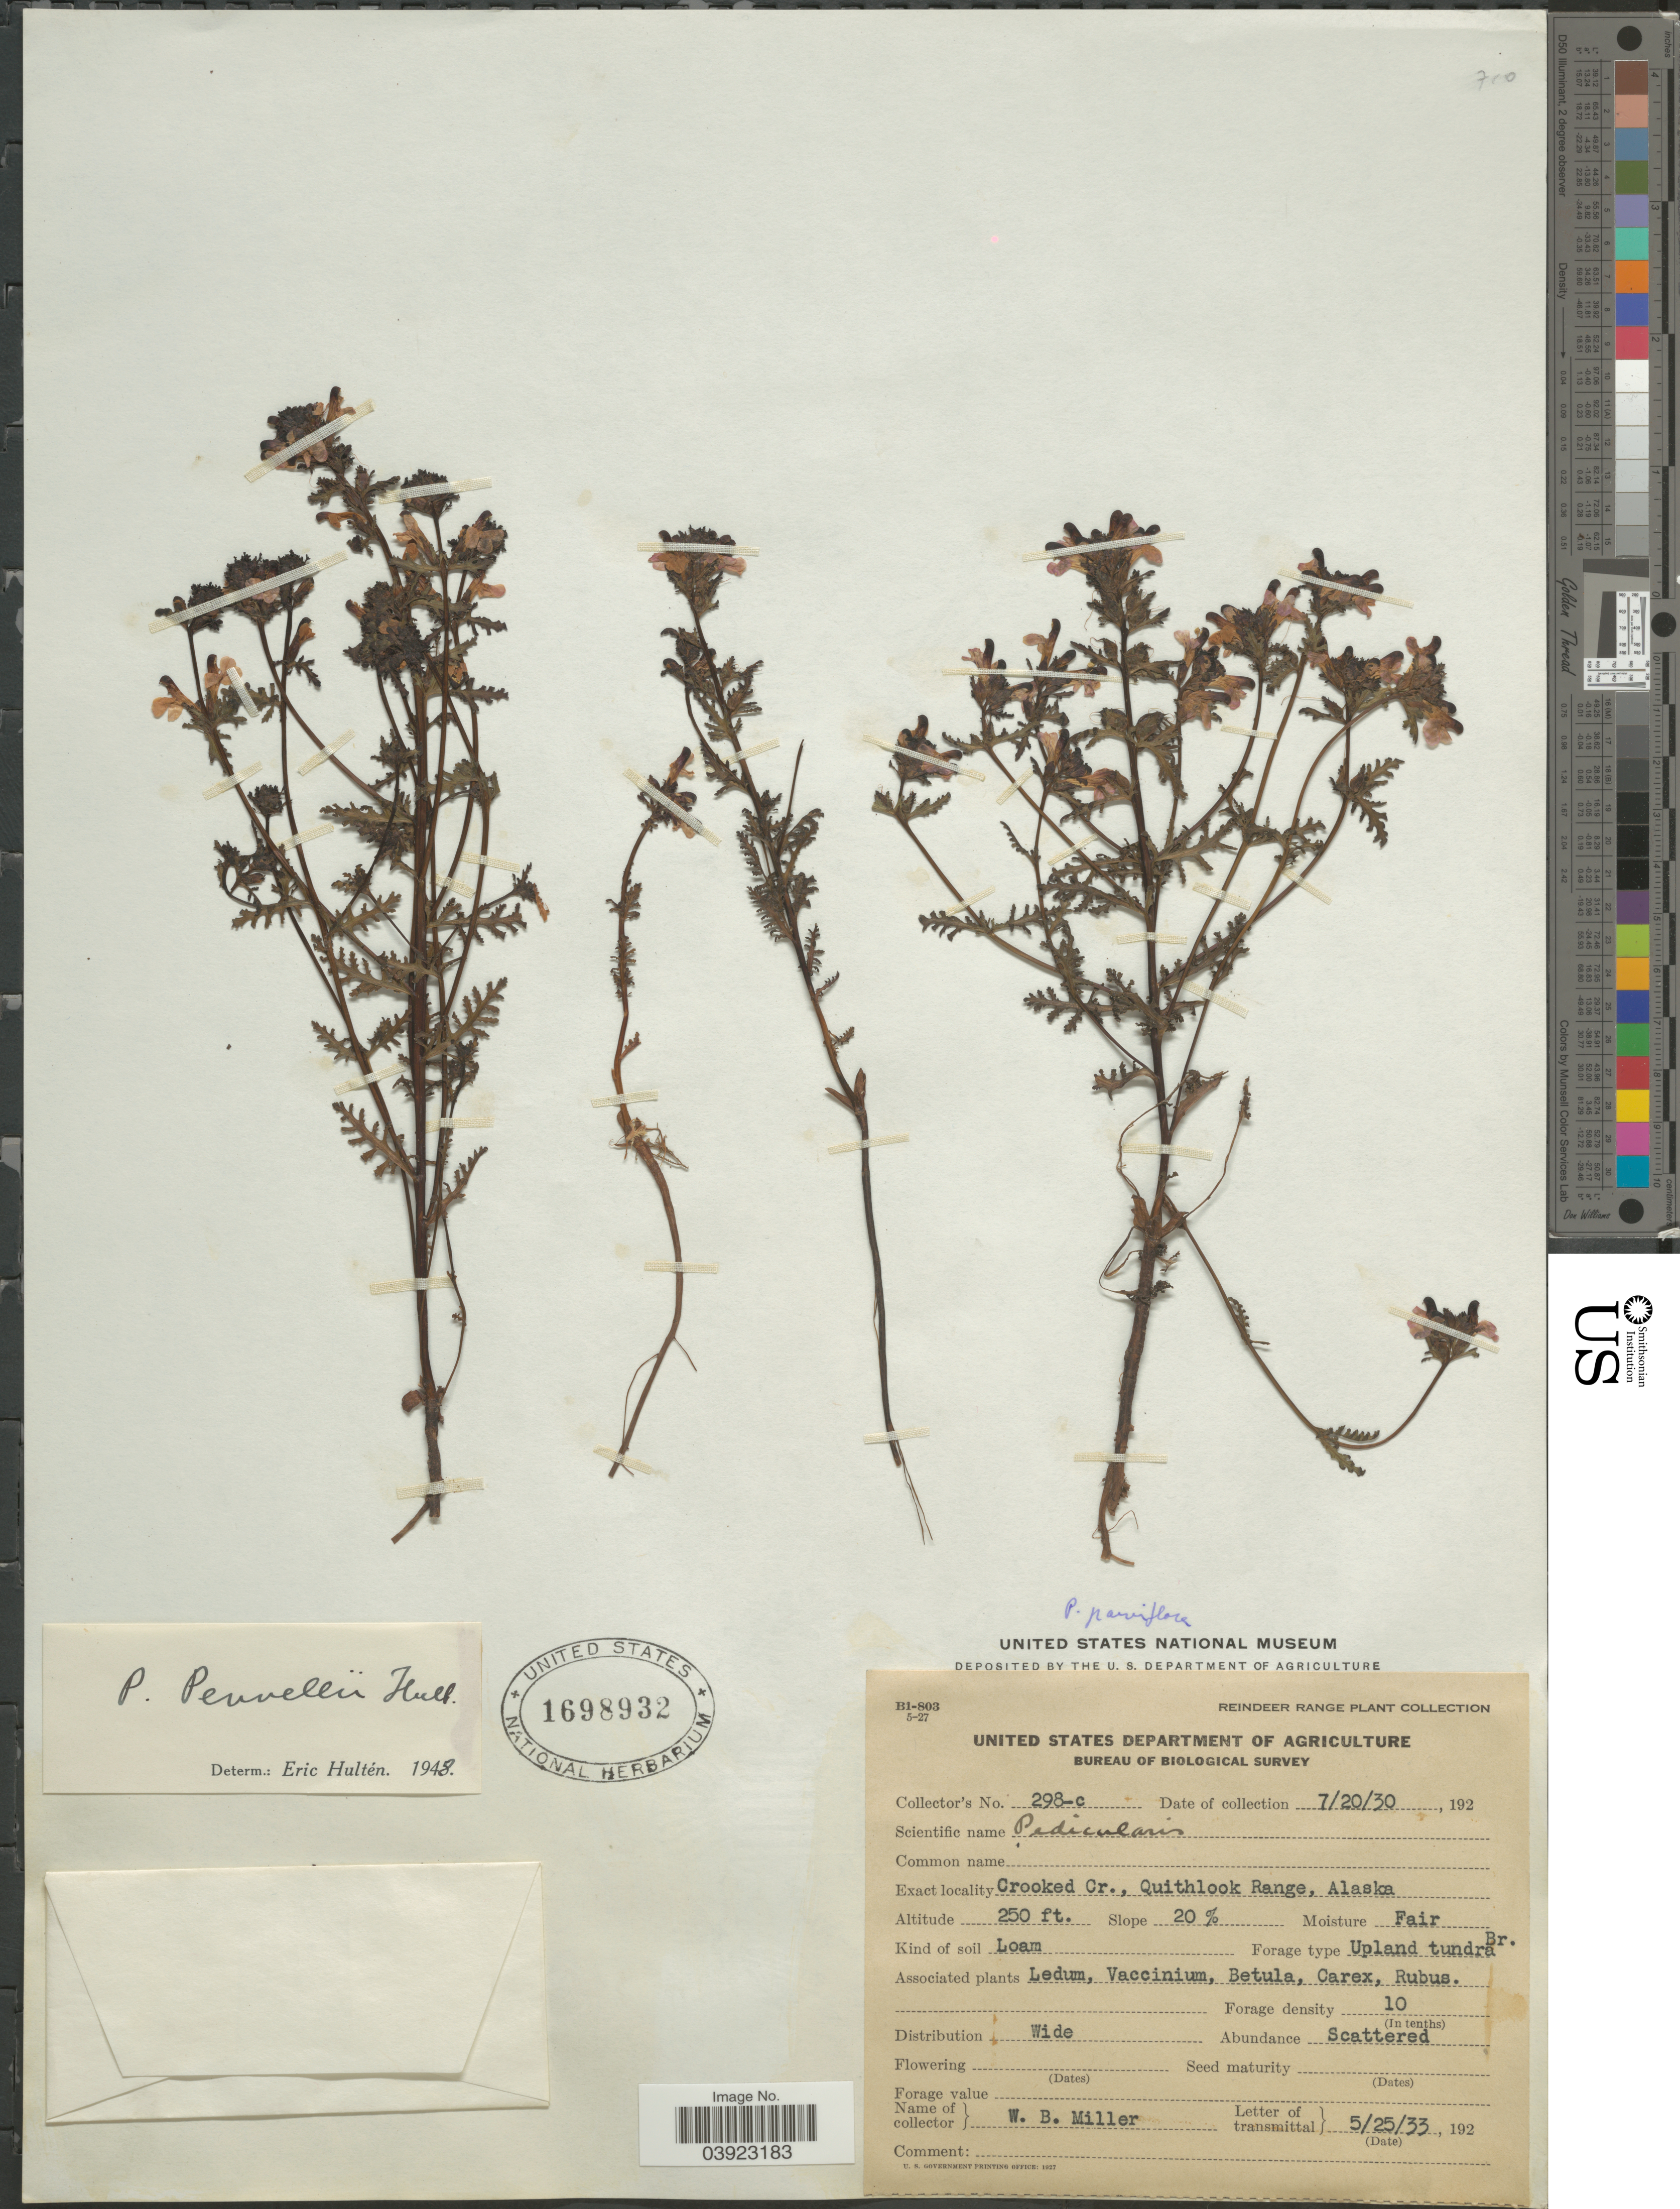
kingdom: Plantae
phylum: Tracheophyta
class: Magnoliopsida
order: Lamiales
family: Orobanchaceae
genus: Pedicularis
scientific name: Pedicularis pennellii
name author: Hultén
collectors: W. Miller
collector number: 298-c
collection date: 1930-07-20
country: United States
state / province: Alaska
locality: Crooked Cr., Quithlook Range.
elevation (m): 76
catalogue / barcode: US 1698932